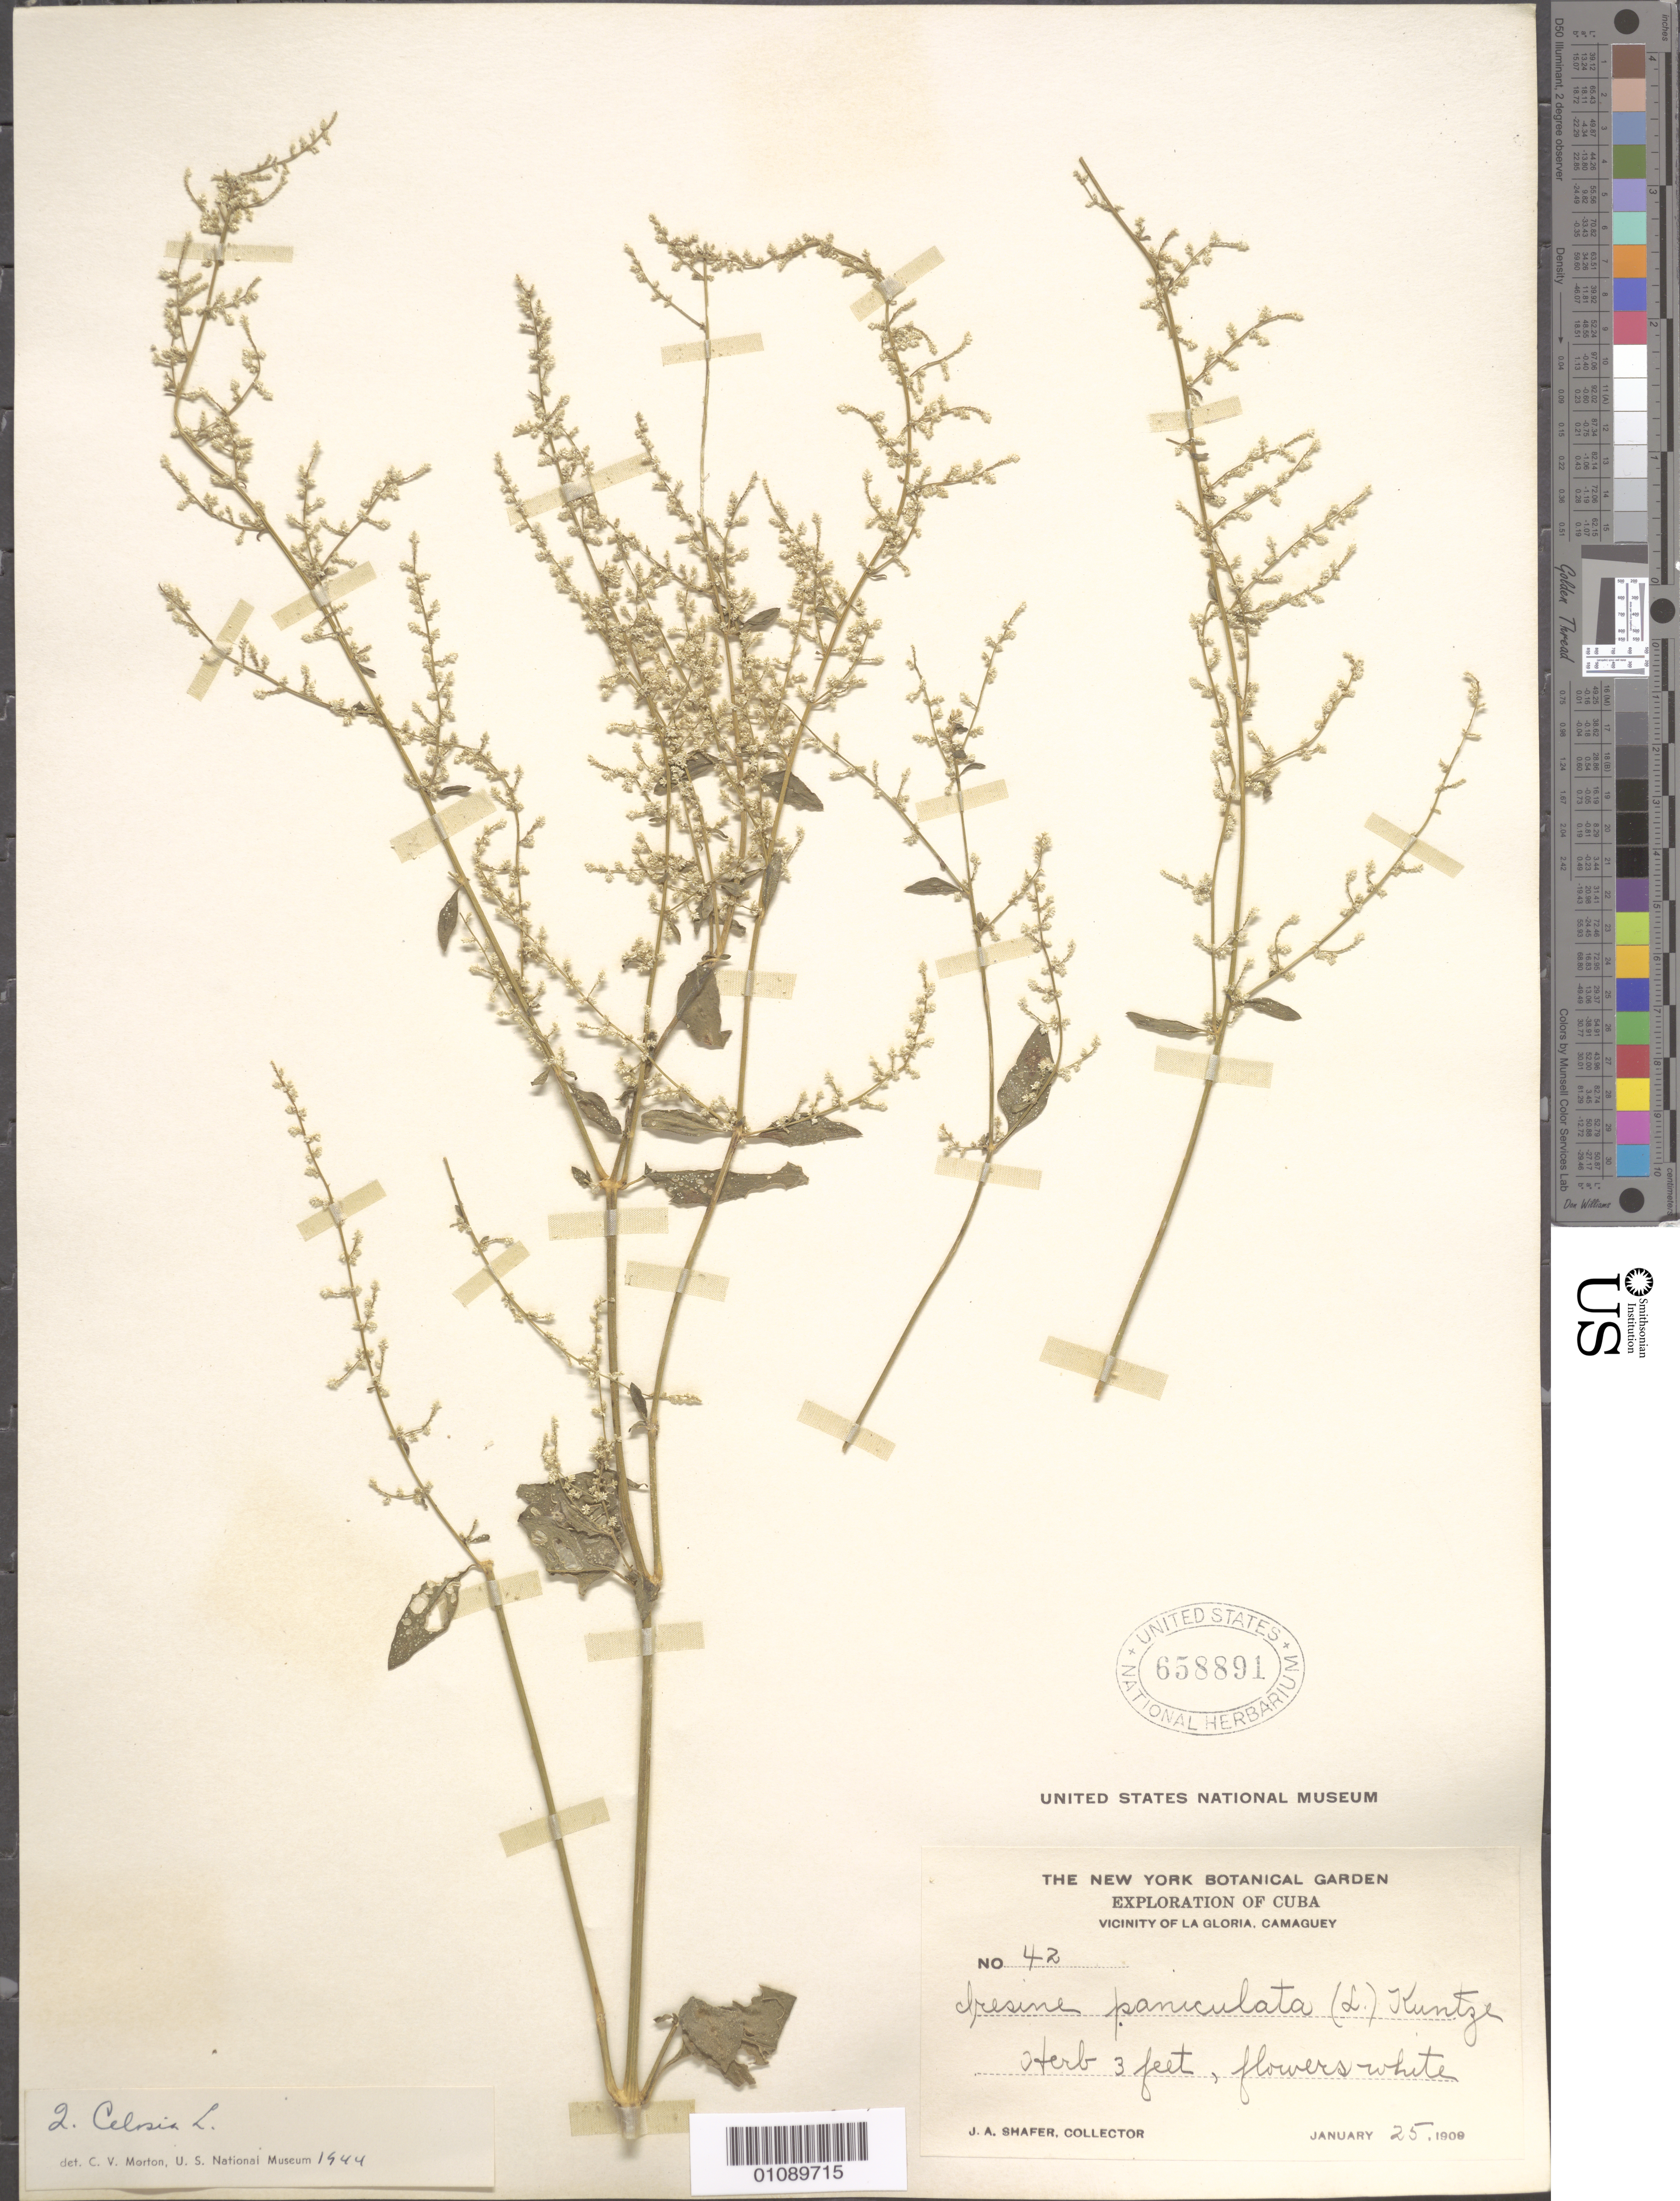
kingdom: Plantae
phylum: Tracheophyta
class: Magnoliopsida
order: Caryophyllales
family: Amaranthaceae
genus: Iresine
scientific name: Iresine paniculata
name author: (L.) Kuntze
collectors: J. A. Shafer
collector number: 42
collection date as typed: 25 Jan 1909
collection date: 1909-01-25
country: Cuba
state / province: Camagüey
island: Cuba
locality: Vicinity of La Gloria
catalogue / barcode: US 658891